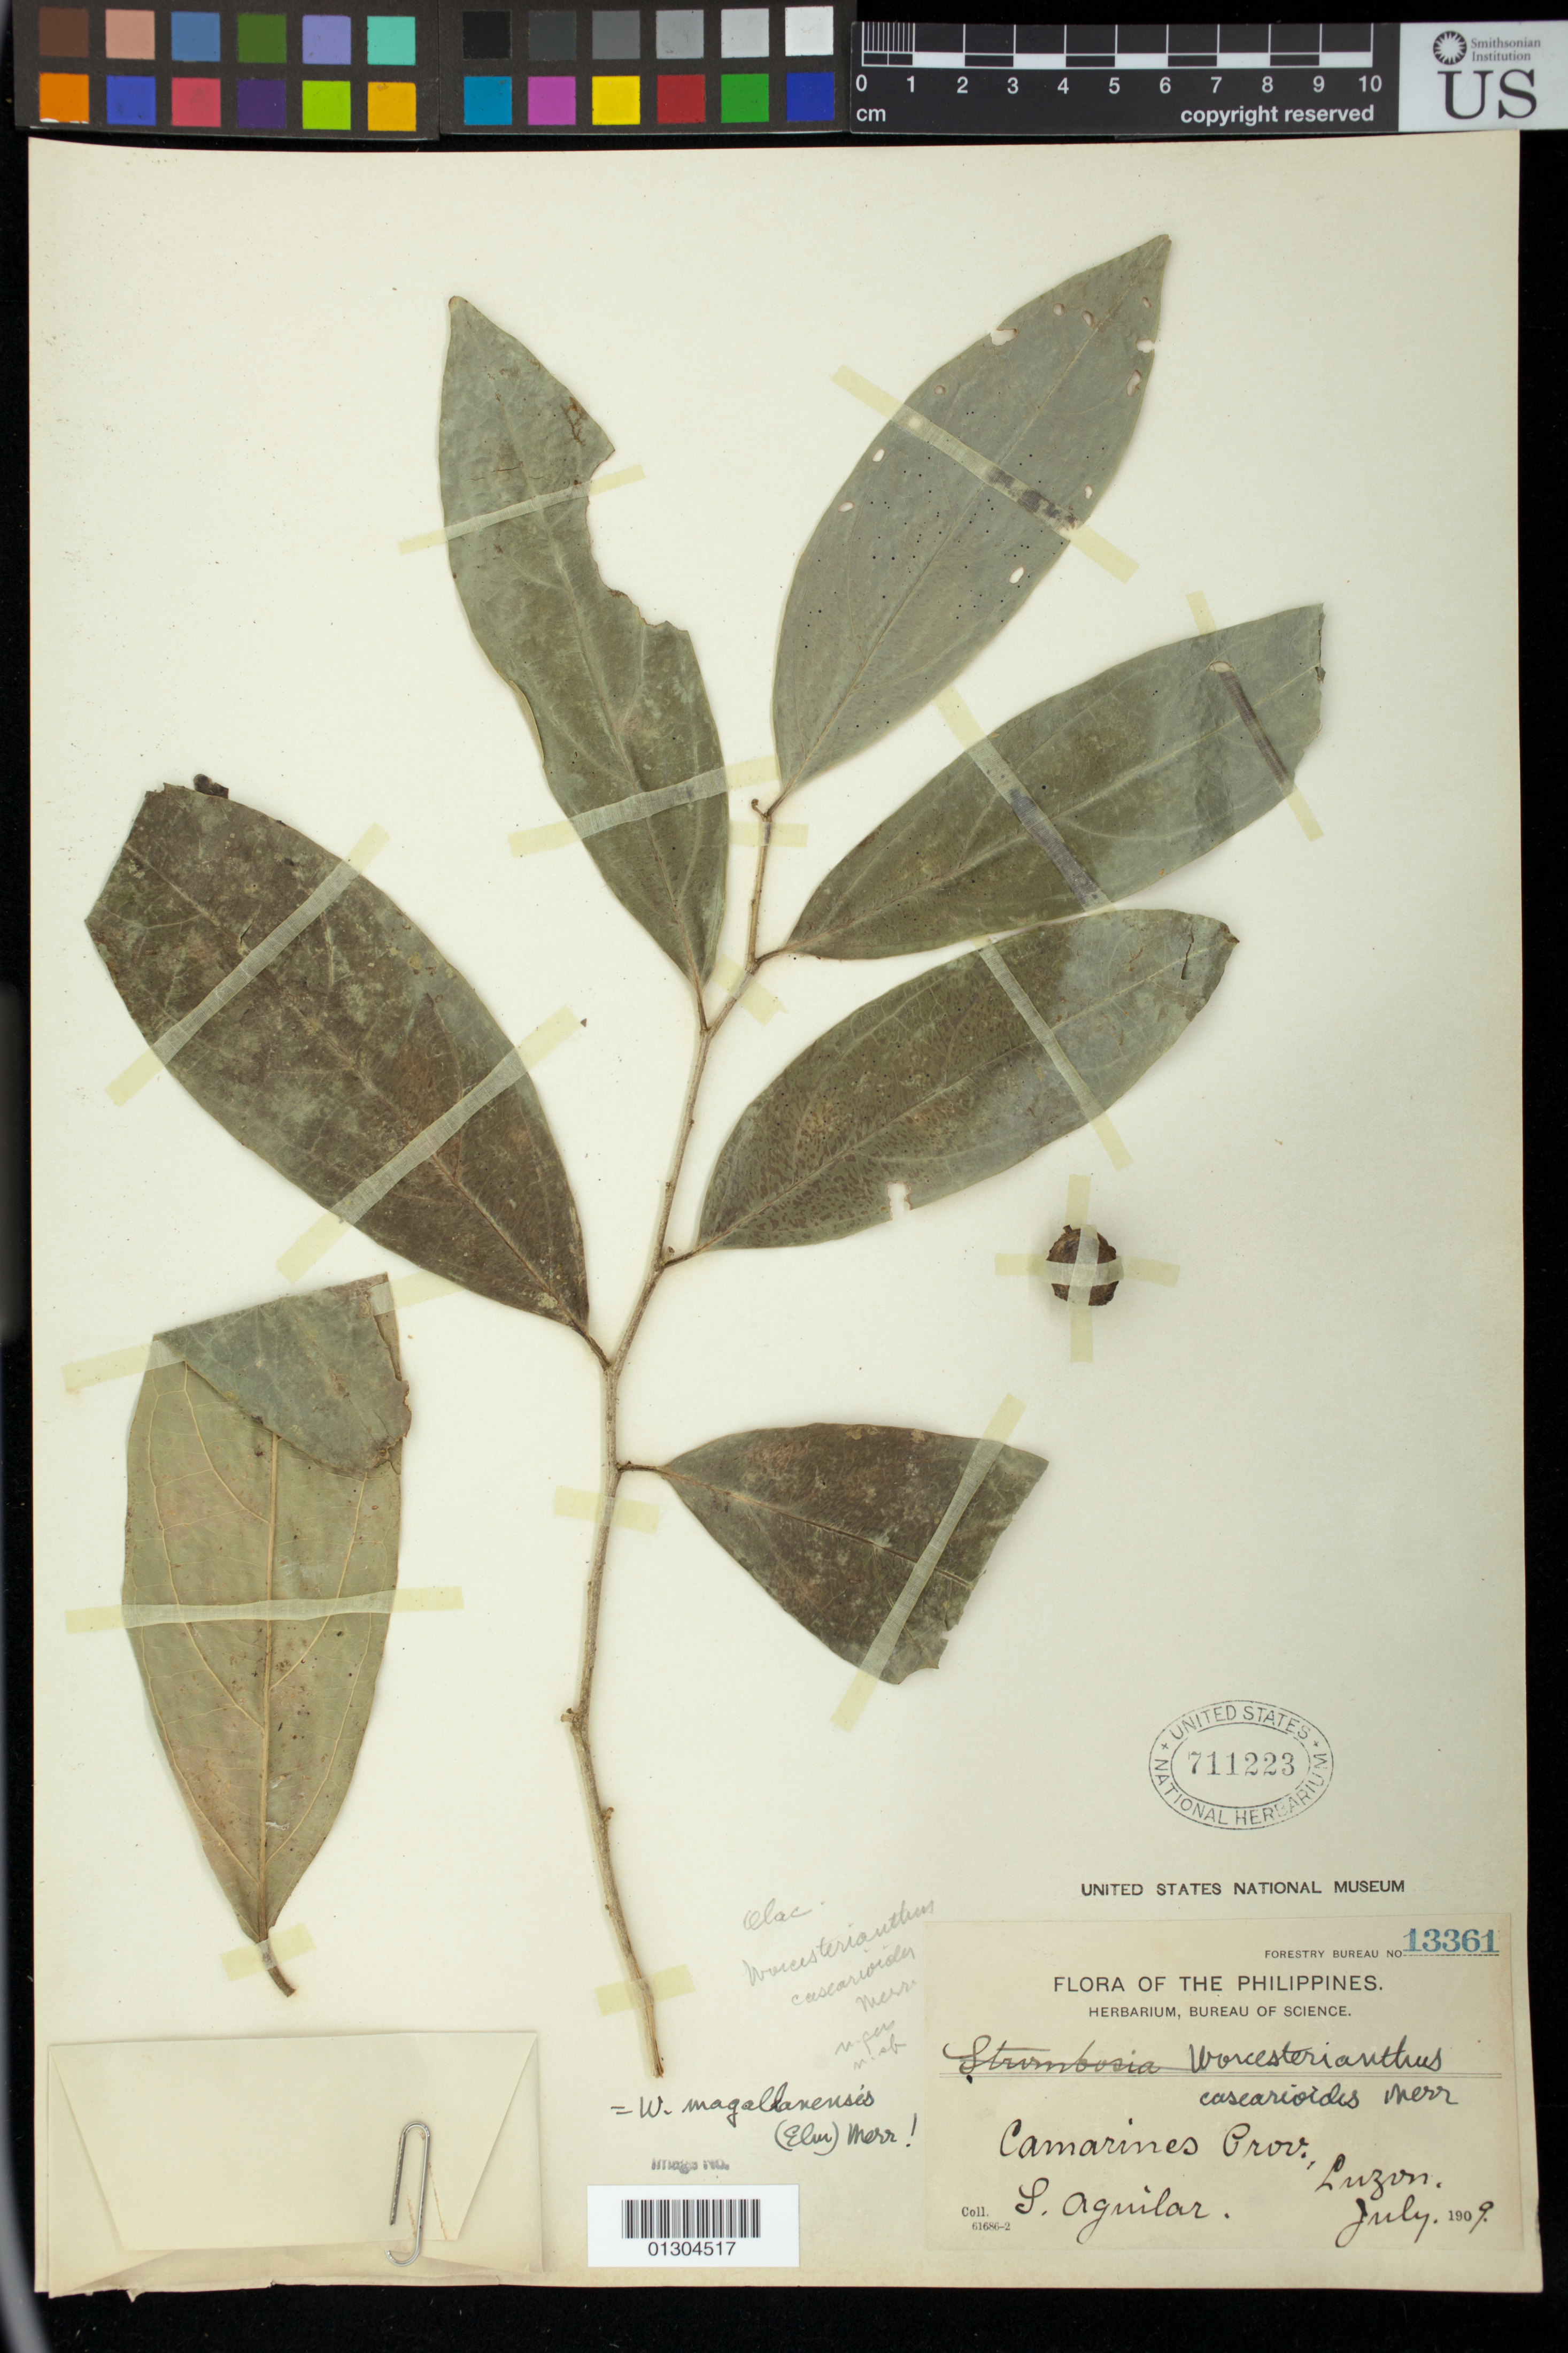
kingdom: Plantae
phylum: Tracheophyta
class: Magnoliopsida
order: Malpighiales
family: Pandaceae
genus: Microdesmis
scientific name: Microdesmis magallanensis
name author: (Elmer) Steenis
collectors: S. Aguilar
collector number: For. Bur. No. 13361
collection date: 1909-07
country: Philippines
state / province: Bicol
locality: Camarines Prov., Luzon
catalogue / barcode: US 711223